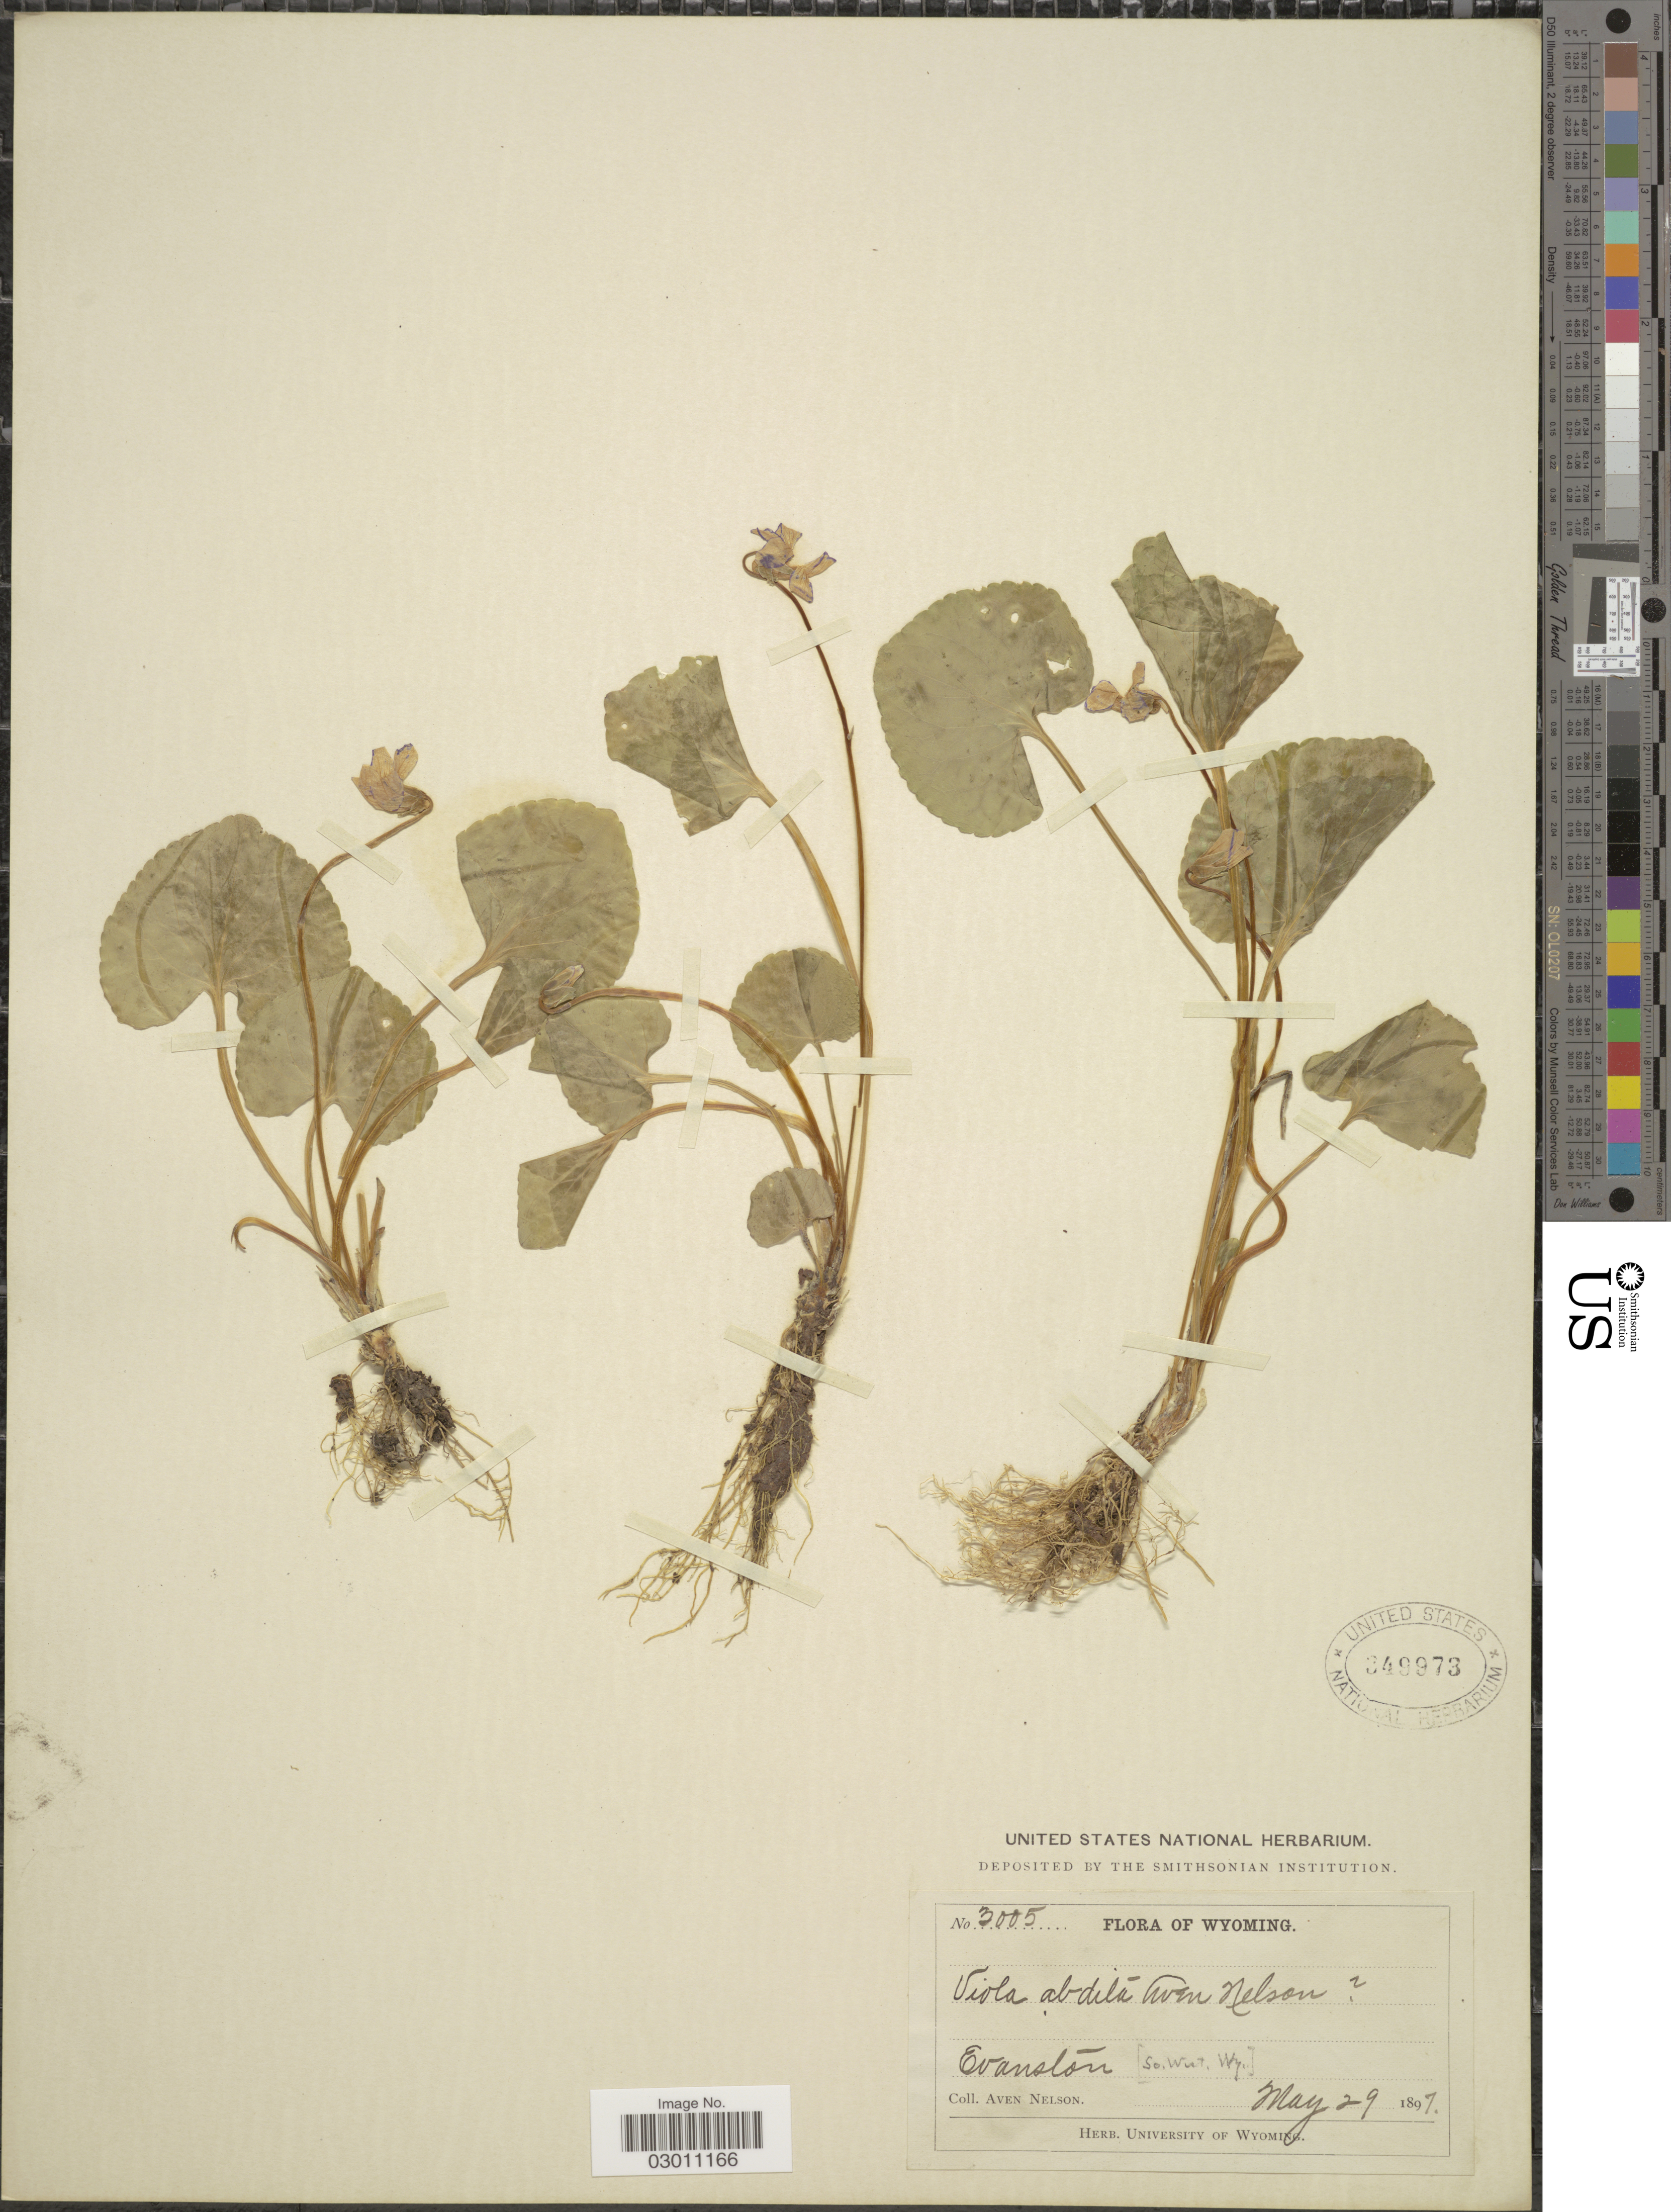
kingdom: Plantae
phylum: Tracheophyta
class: Magnoliopsida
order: Malpighiales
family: Violaceae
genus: Viola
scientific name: Viola abdita A. Nelson ined.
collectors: A. Nelson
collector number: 3005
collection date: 1897-05-29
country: United States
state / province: Wyoming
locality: Evanston.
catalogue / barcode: US 349973